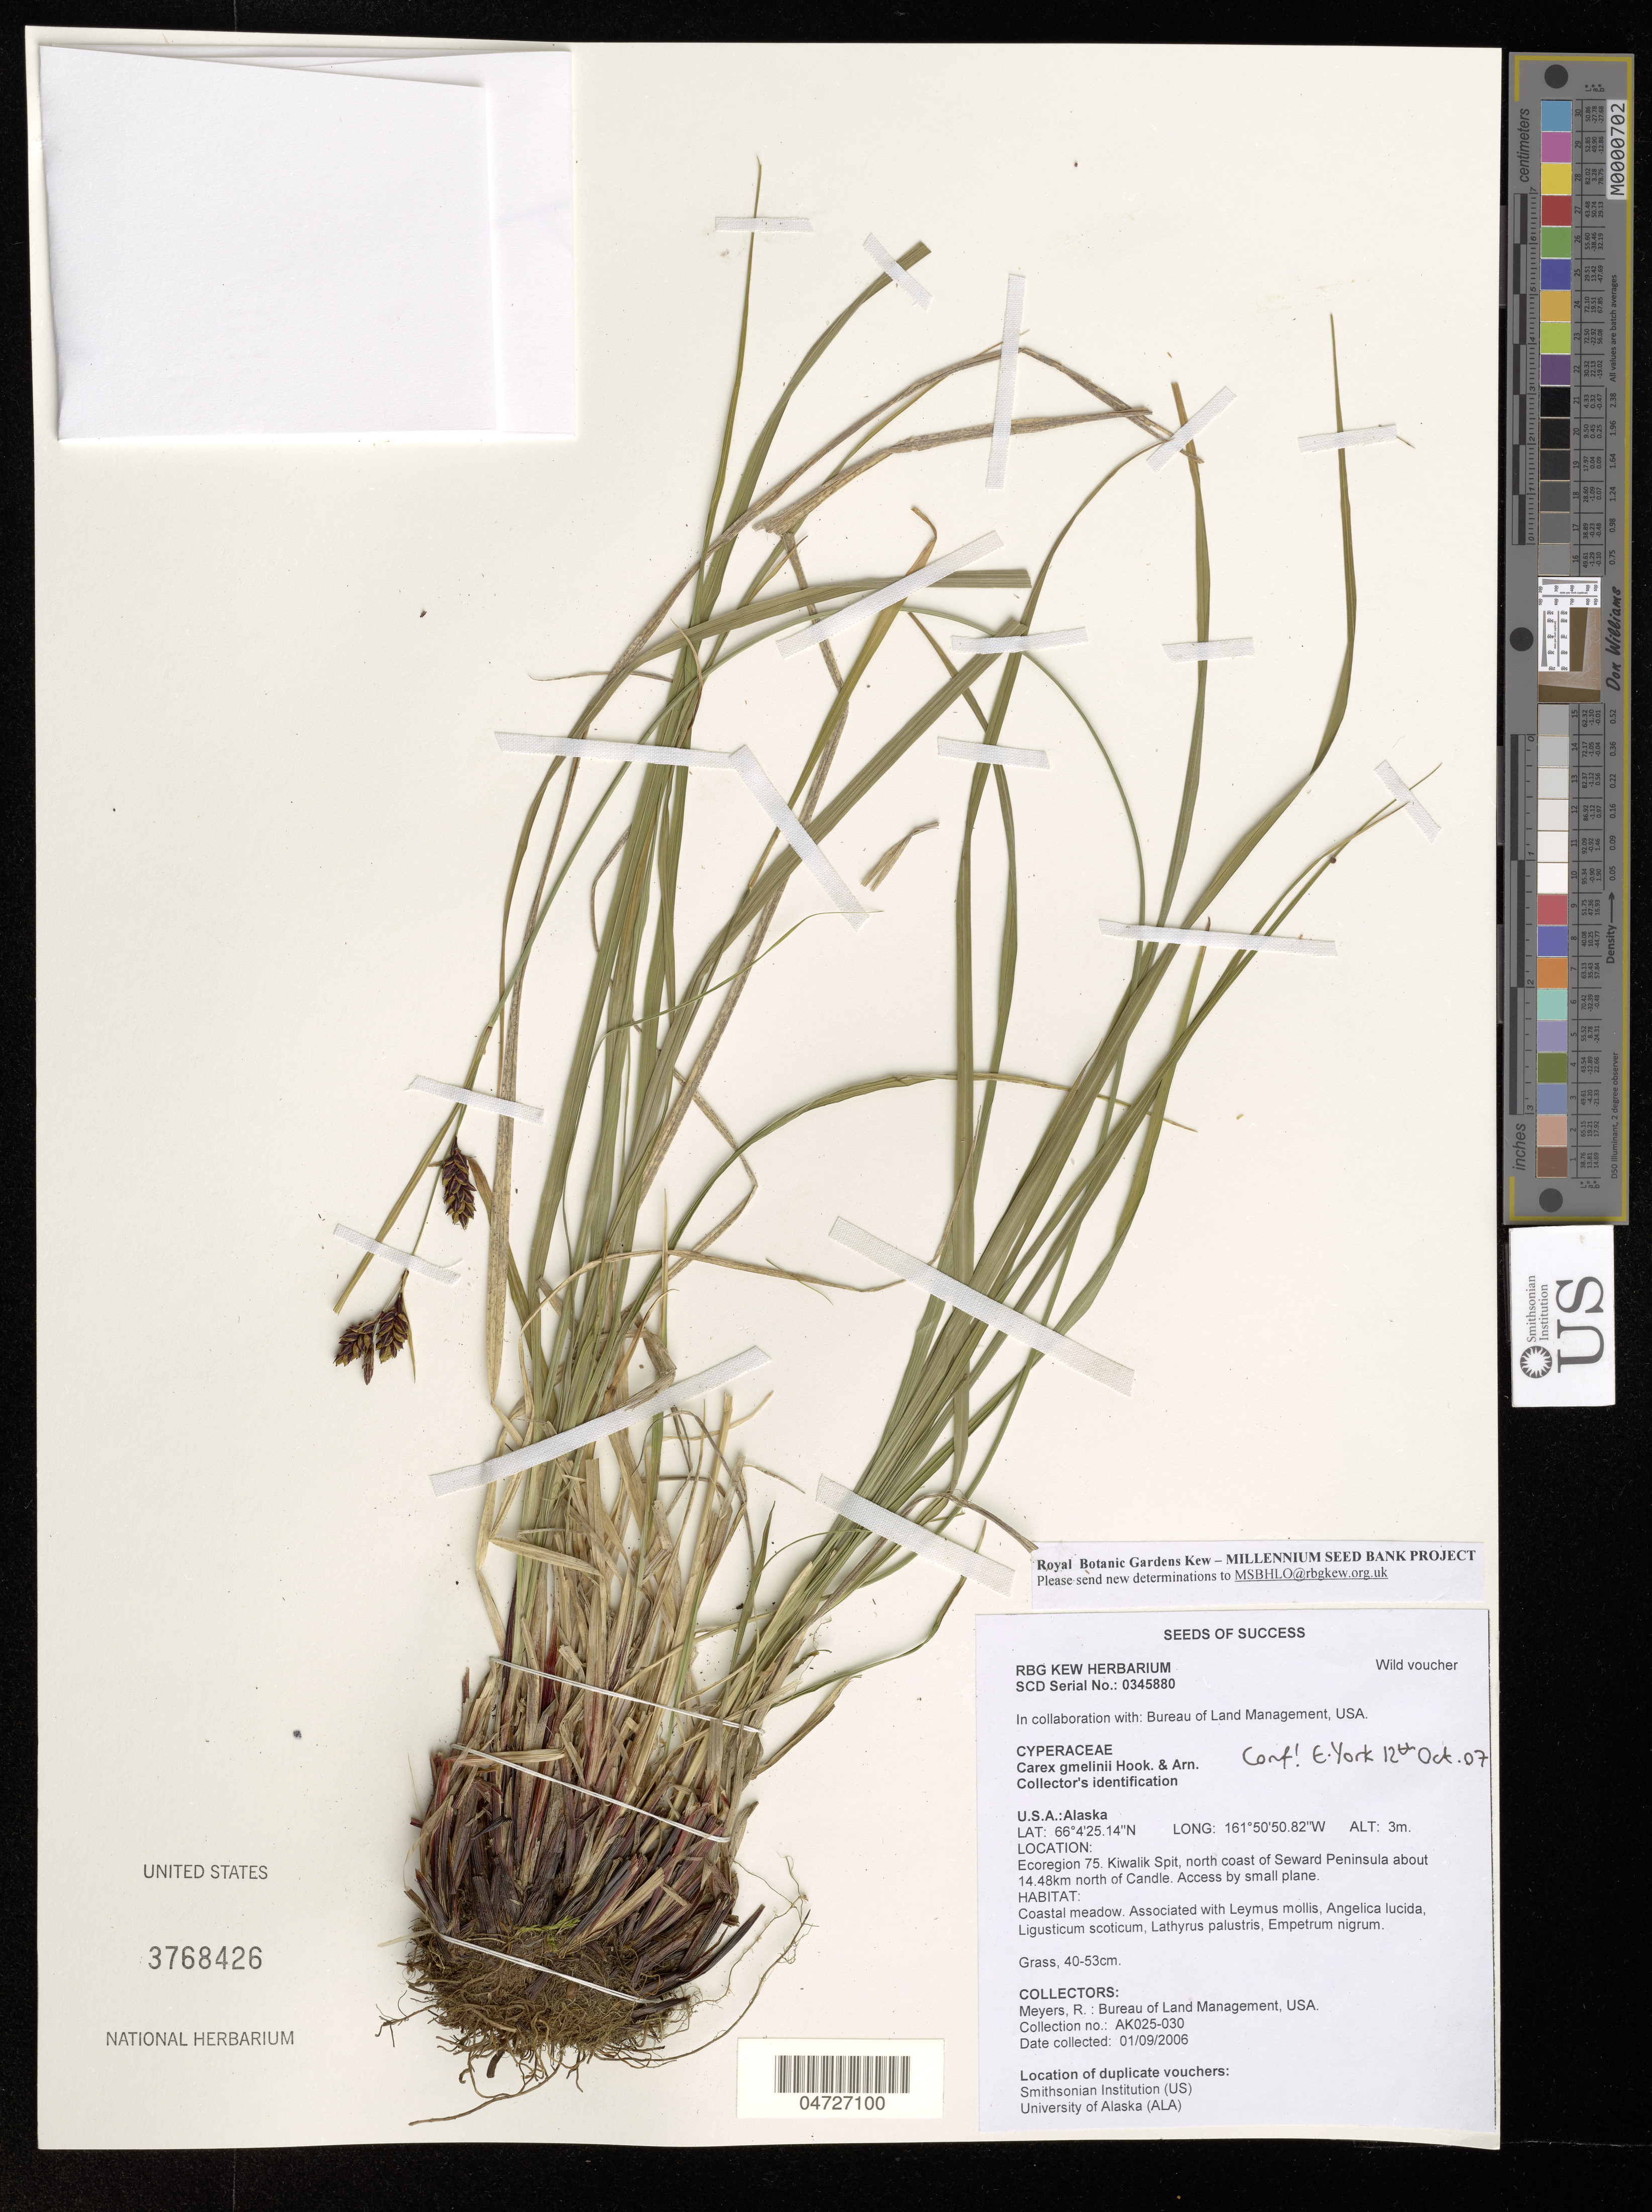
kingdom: Plantae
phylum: Tracheophyta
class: Liliopsida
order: Poales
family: Cyperaceae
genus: Carex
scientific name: Carex gmelinii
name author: Hook. & Arn.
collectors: R. Meyer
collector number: AK025-030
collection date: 2006-09-01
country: United States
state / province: Alaska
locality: Ecoregion 75. Kiwalik Spit, north coast of Seward Peninsula about 14.48km north of Candle. Access by small plane.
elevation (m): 3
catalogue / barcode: US 3768426